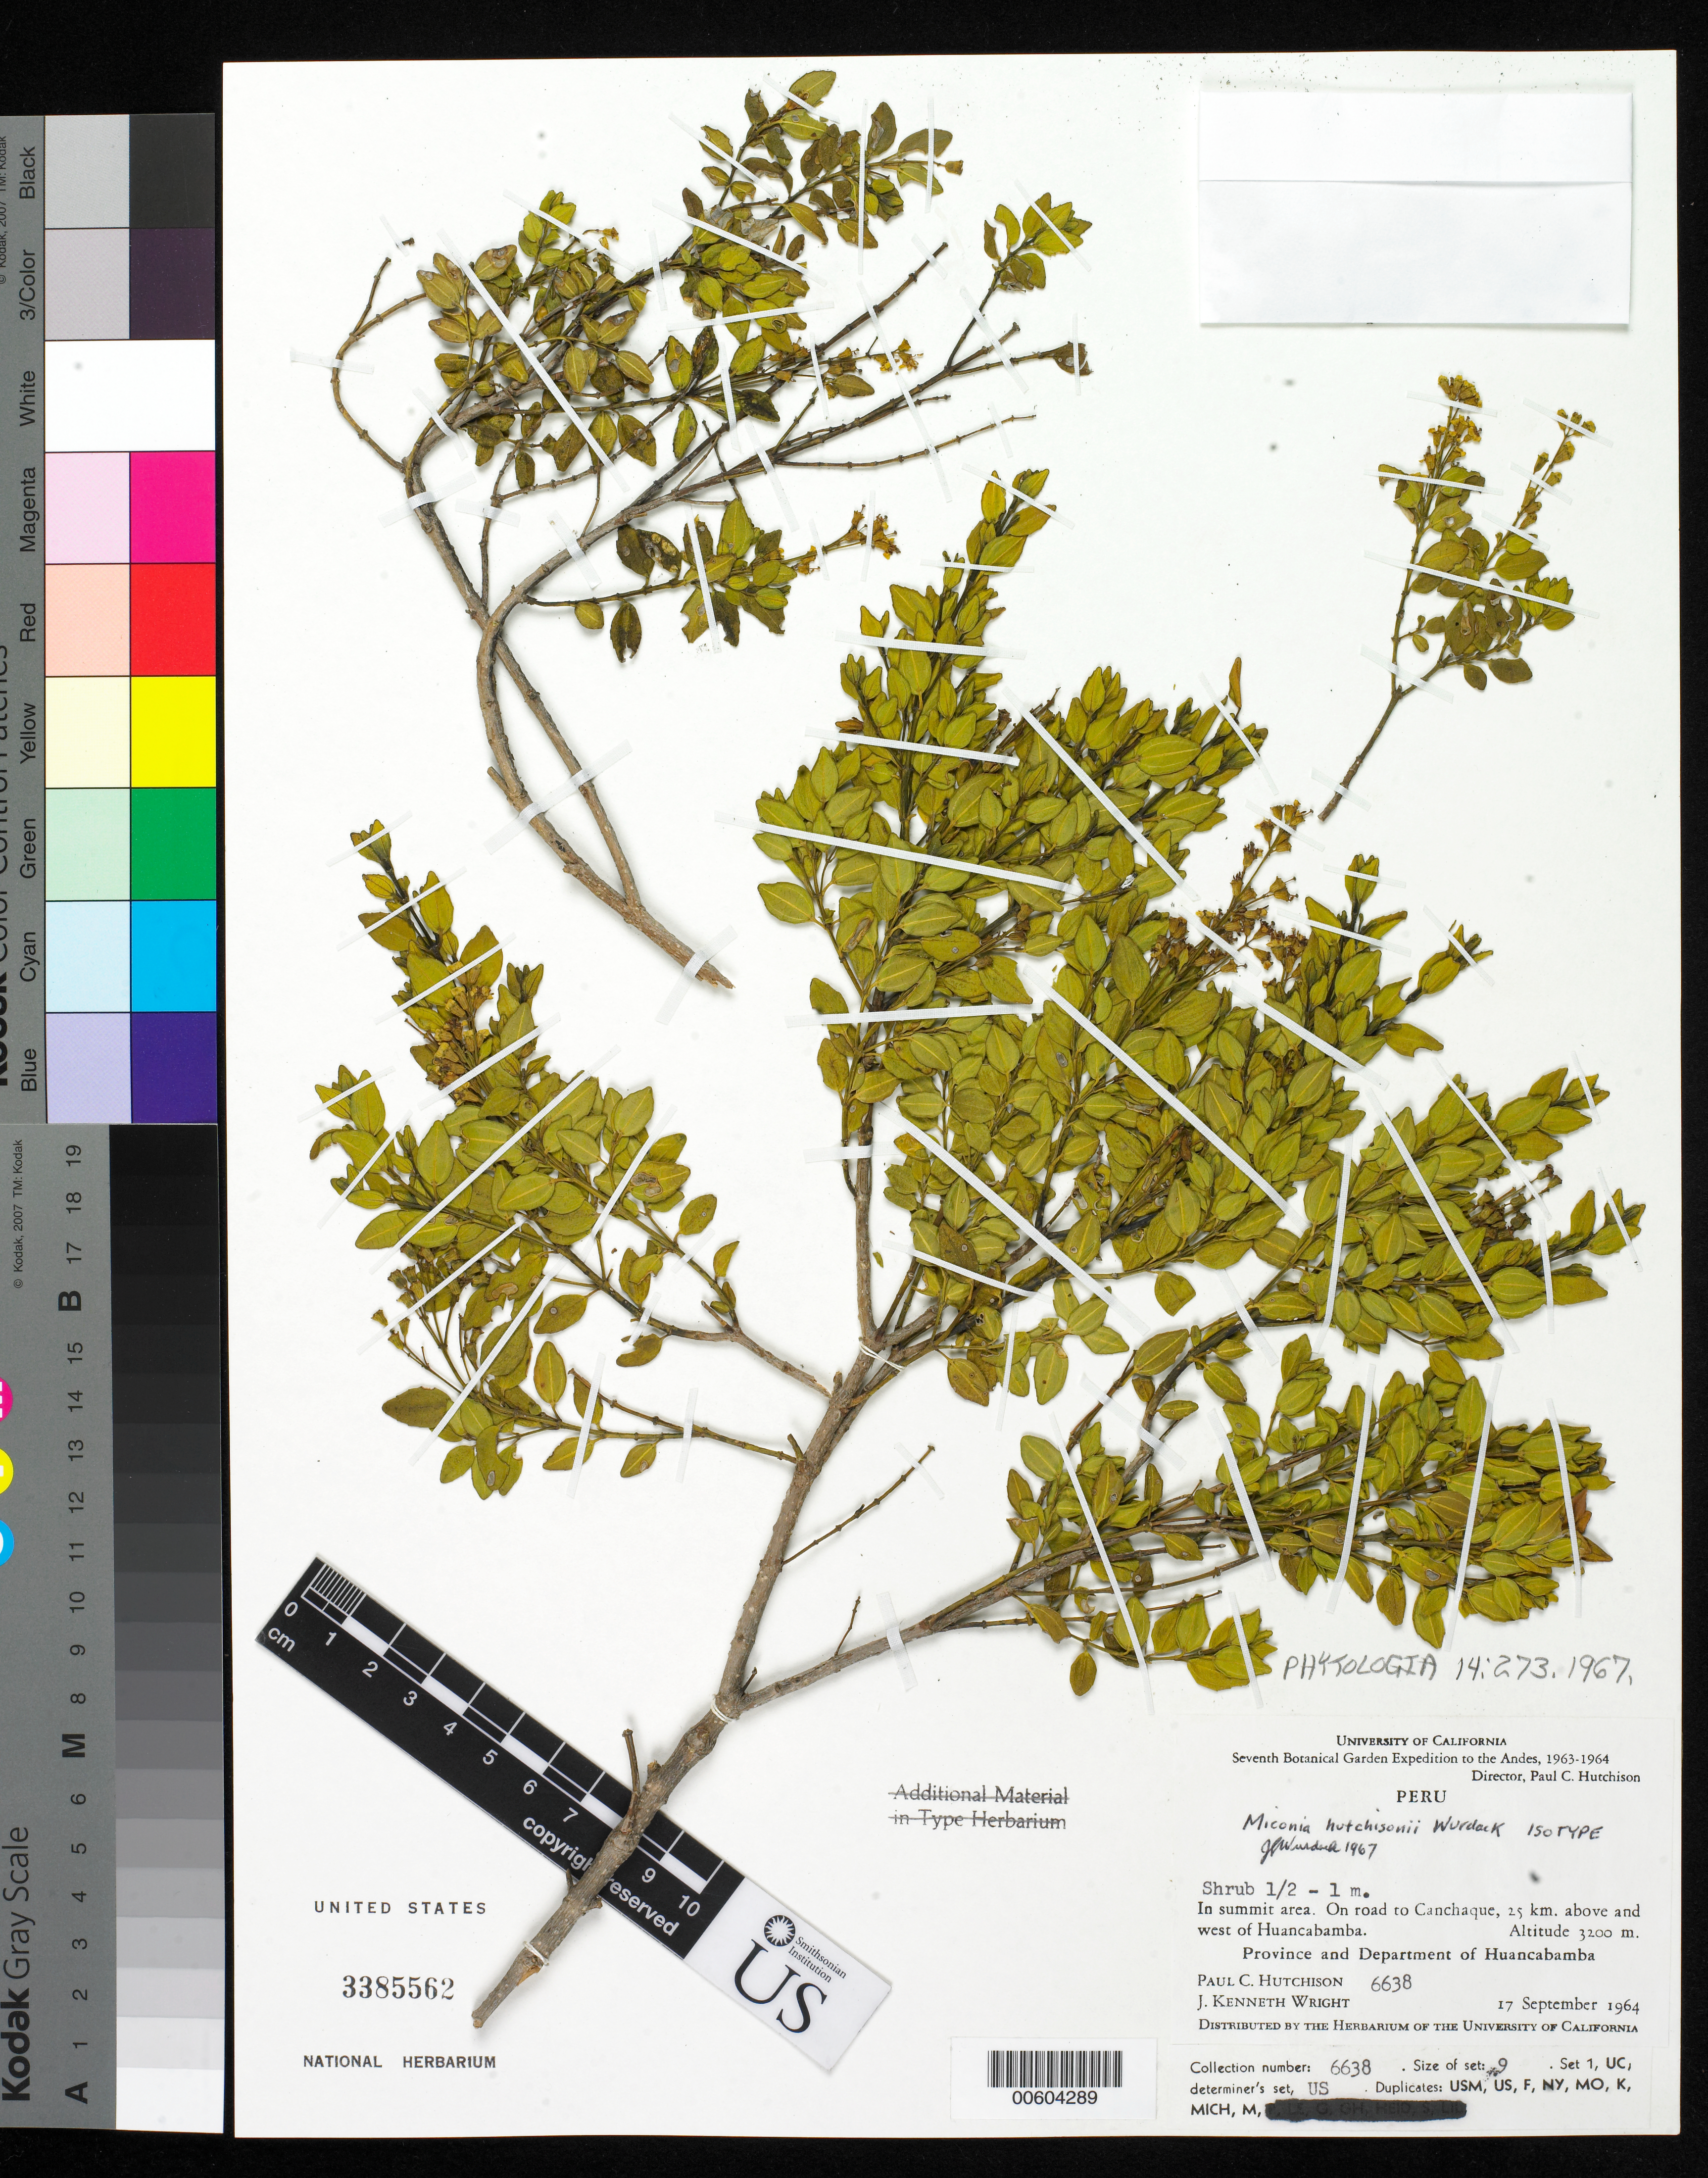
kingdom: Plantae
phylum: Tracheophyta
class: Magnoliopsida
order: Myrtales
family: Melastomataceae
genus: Miconia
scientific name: Miconia hutchisonii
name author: Wurdack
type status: Isotype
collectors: P. C. Hutchison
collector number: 6638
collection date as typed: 17 Sep 1964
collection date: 1964-09-17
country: Peru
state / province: Piura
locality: In summit area. On road to Canchaque, 25 km above and west of Huancabamba. Province and Department of Huancabamba.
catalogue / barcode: US 3385562